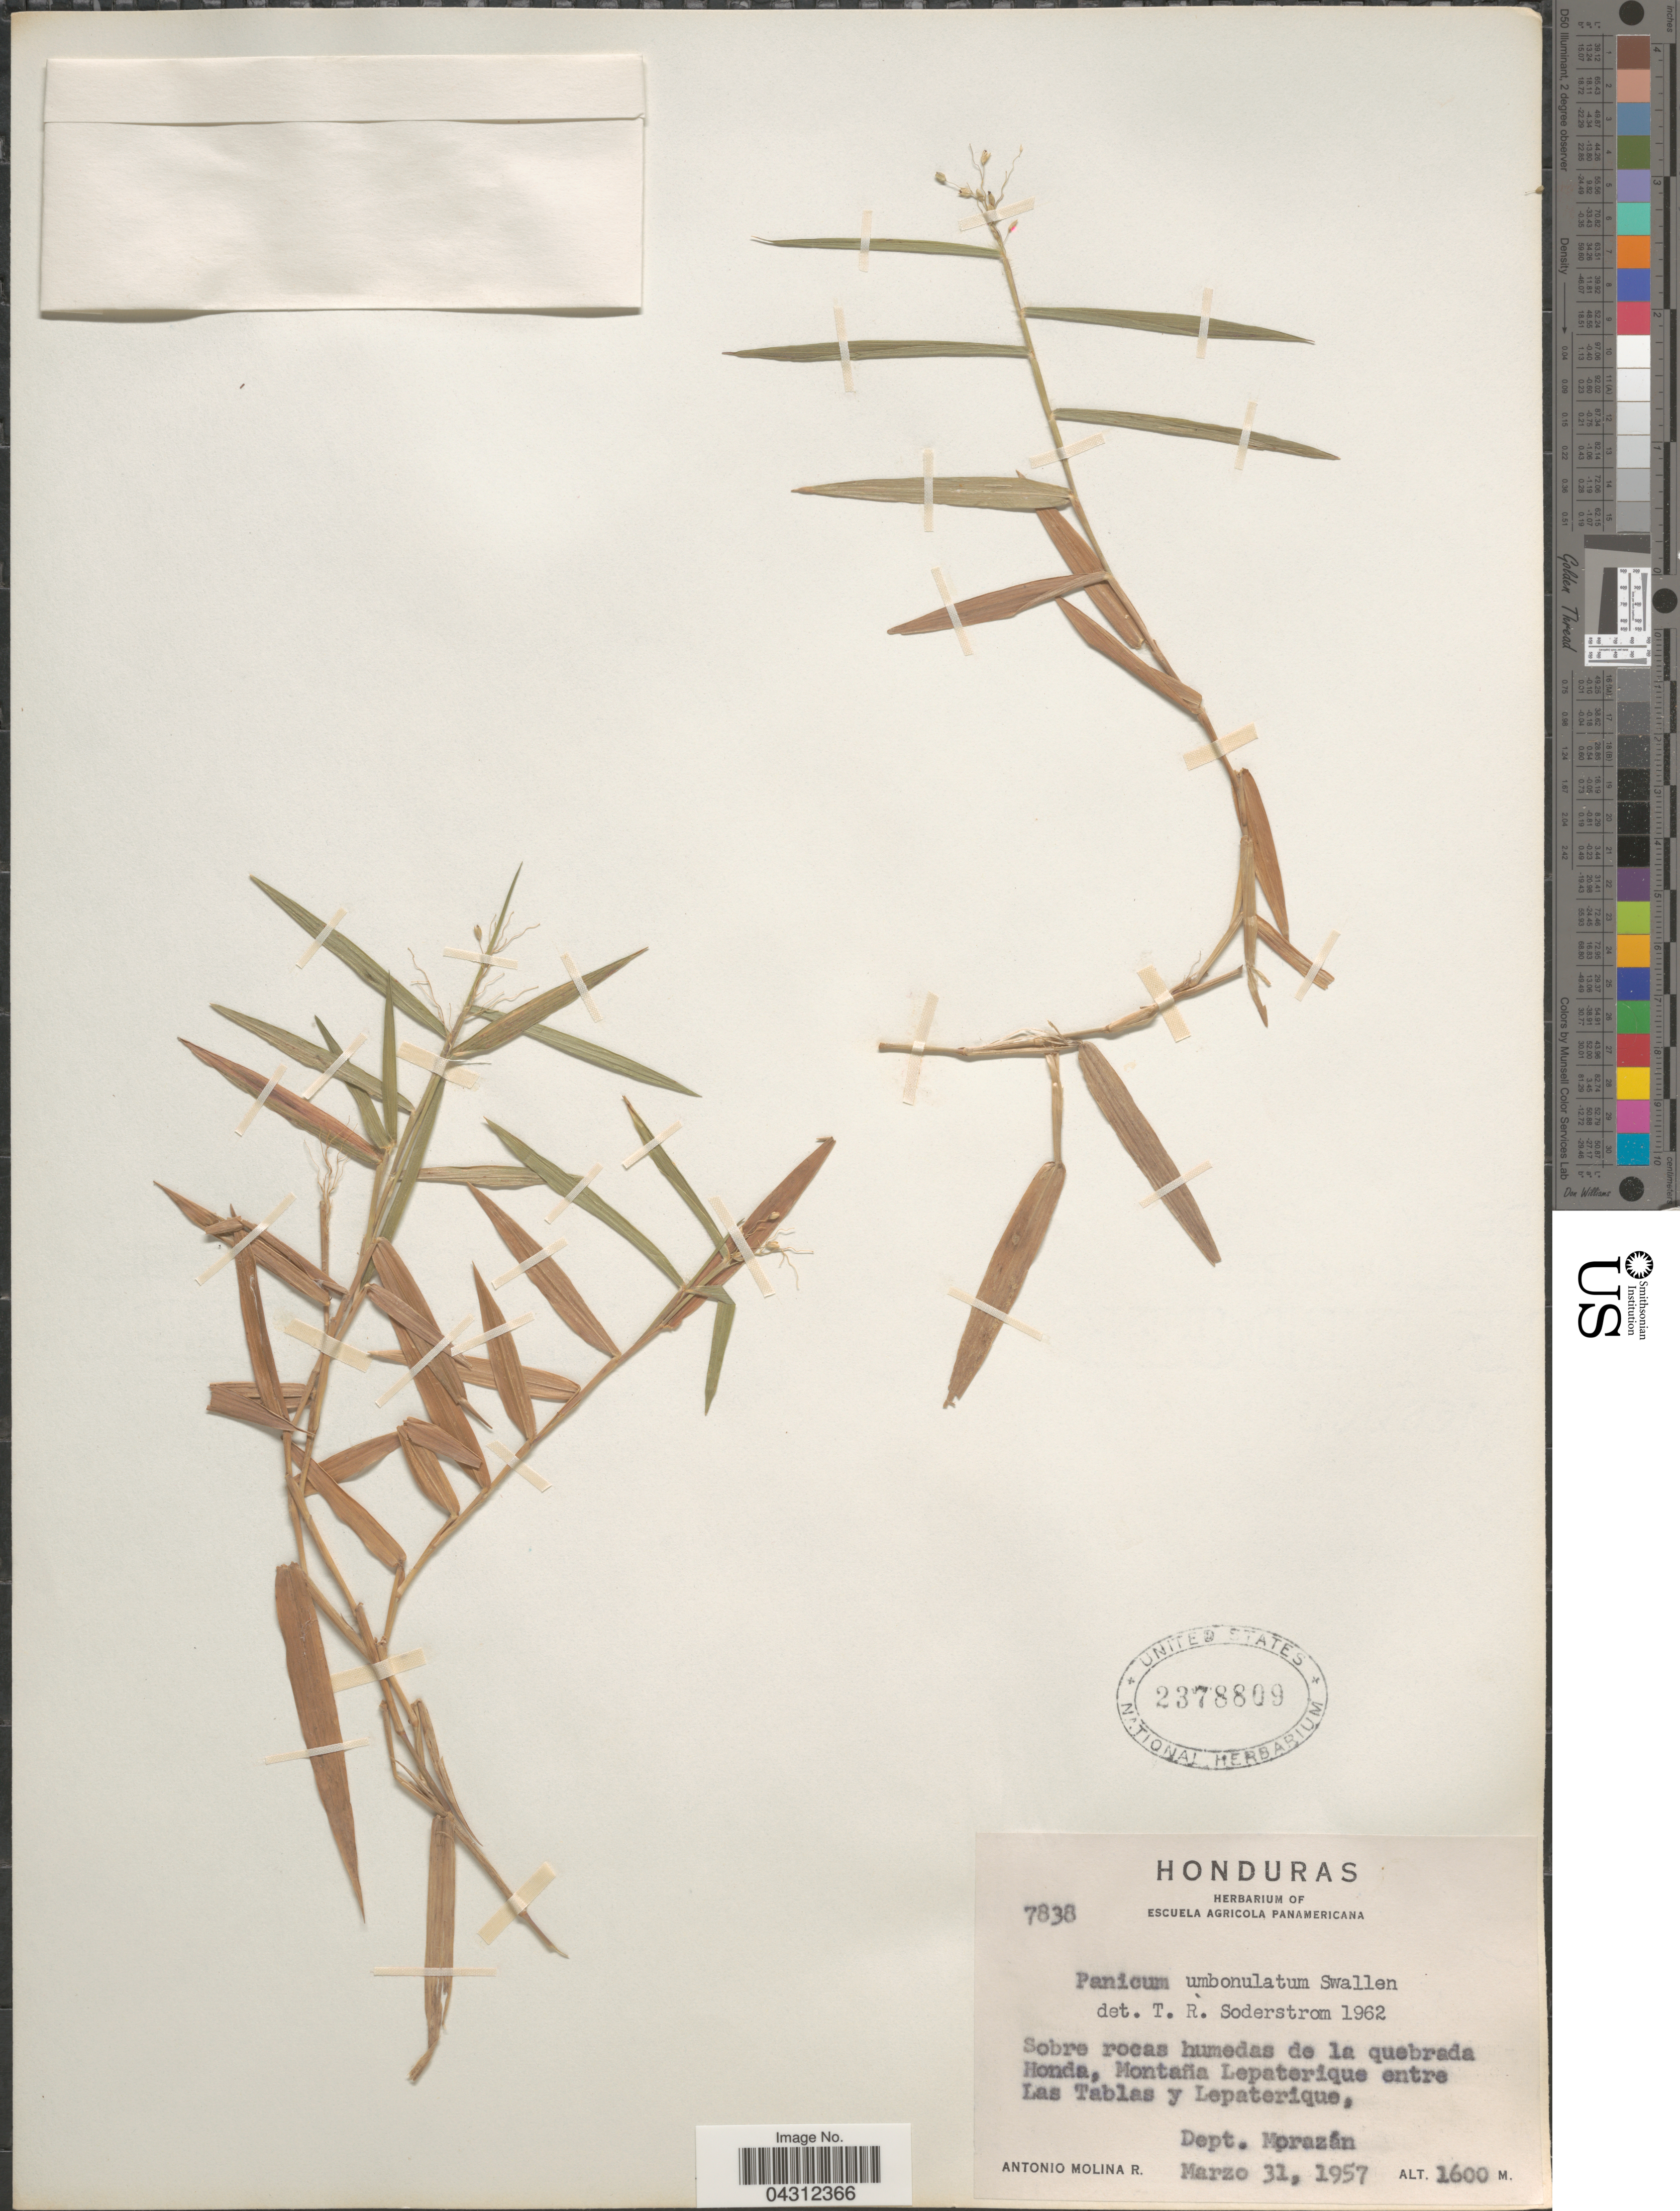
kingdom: Plantae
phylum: Tracheophyta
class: Liliopsida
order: Poales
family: Poaceae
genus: Dichanthelium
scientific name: Dichanthelium umbonulatum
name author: (Swallen) Davidse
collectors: A. Molina R.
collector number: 7838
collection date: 1957-03-31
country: Honduras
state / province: Fco. Morazán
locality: Sobre rocas humedas de la quebrada Honda, Montaña Lepaterique entre Las Tablas y Lepaterique, Dept. Morazán.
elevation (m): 1600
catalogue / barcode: US 2378809